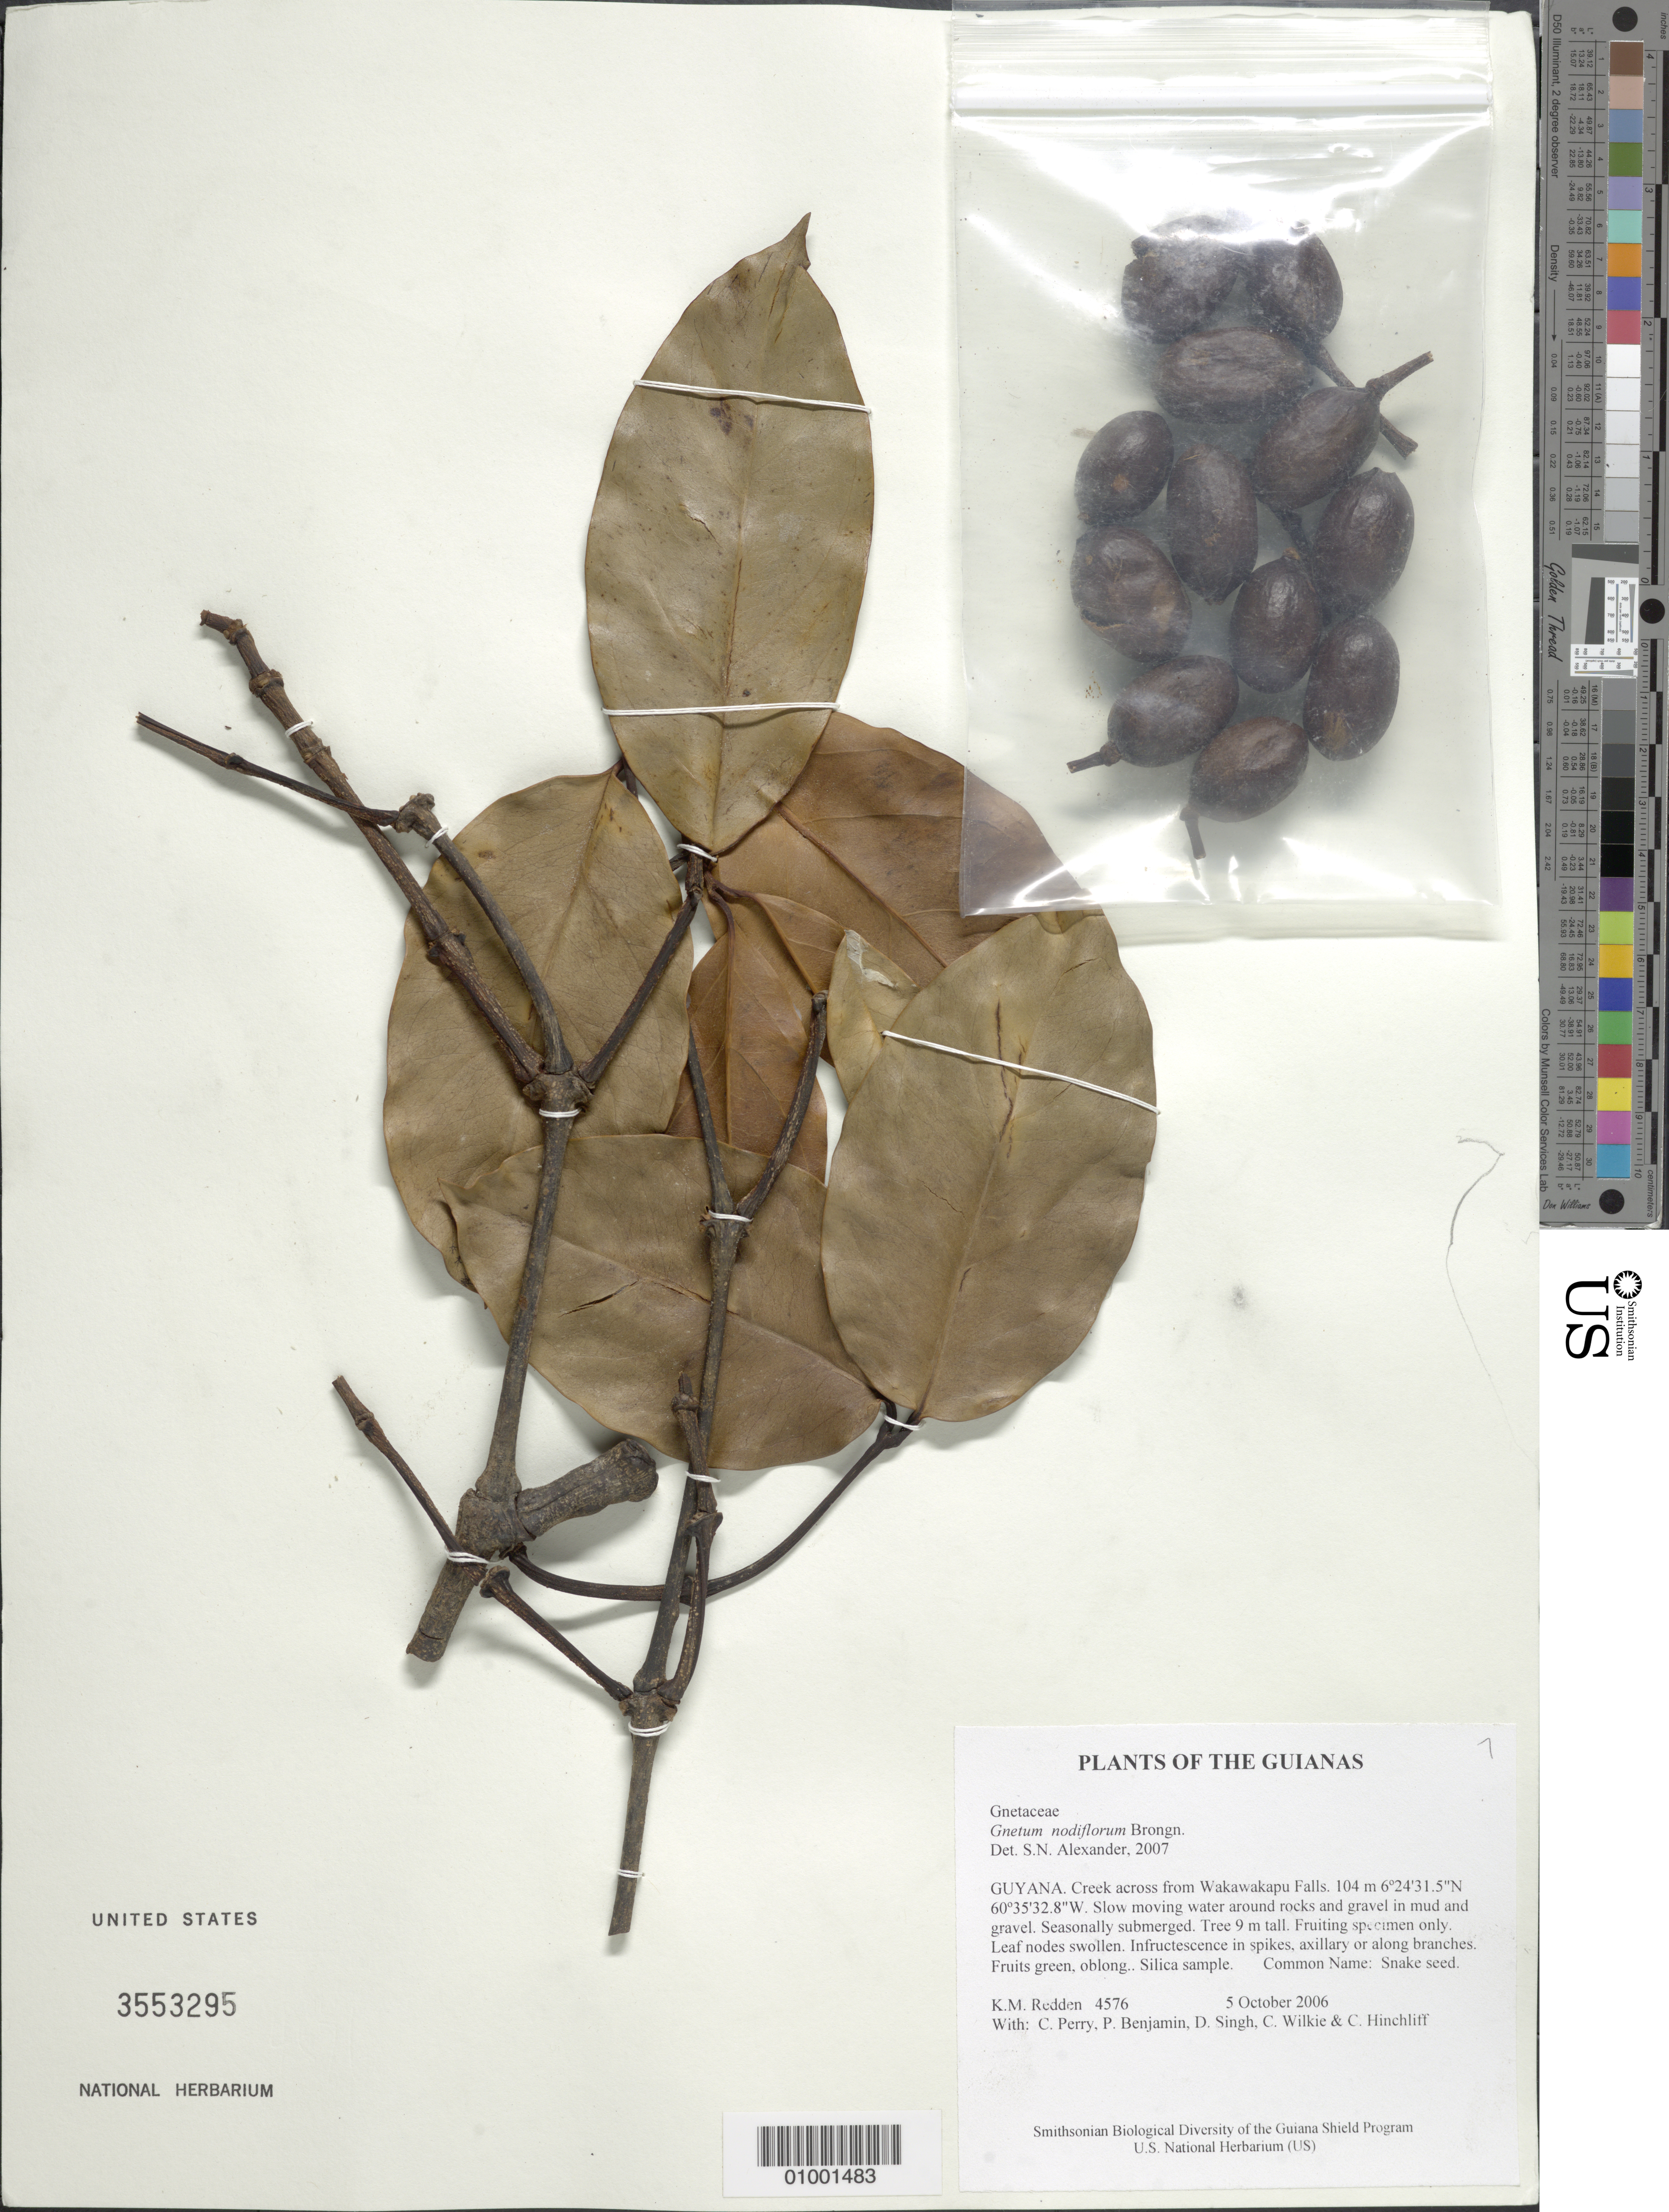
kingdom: Plantae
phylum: Tracheophyta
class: Gnetopsida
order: Gnetales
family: Gnetaceae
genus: Gnetum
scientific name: Gnetum nodiflorum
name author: Brongn.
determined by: Alexander, S. N.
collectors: K. M. Redden, C. Perry, P. Benjamin, D. Singh, C. Wilkie & C. E. Hinchliff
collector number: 4576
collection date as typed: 5 October 2006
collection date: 2006-10-05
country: Guyana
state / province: Cuyuni-Mazaruni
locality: Creek across from Wakawakapu Falls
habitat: Slow moving water around rocks in mud and gravel. Seasonally submerged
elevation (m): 104